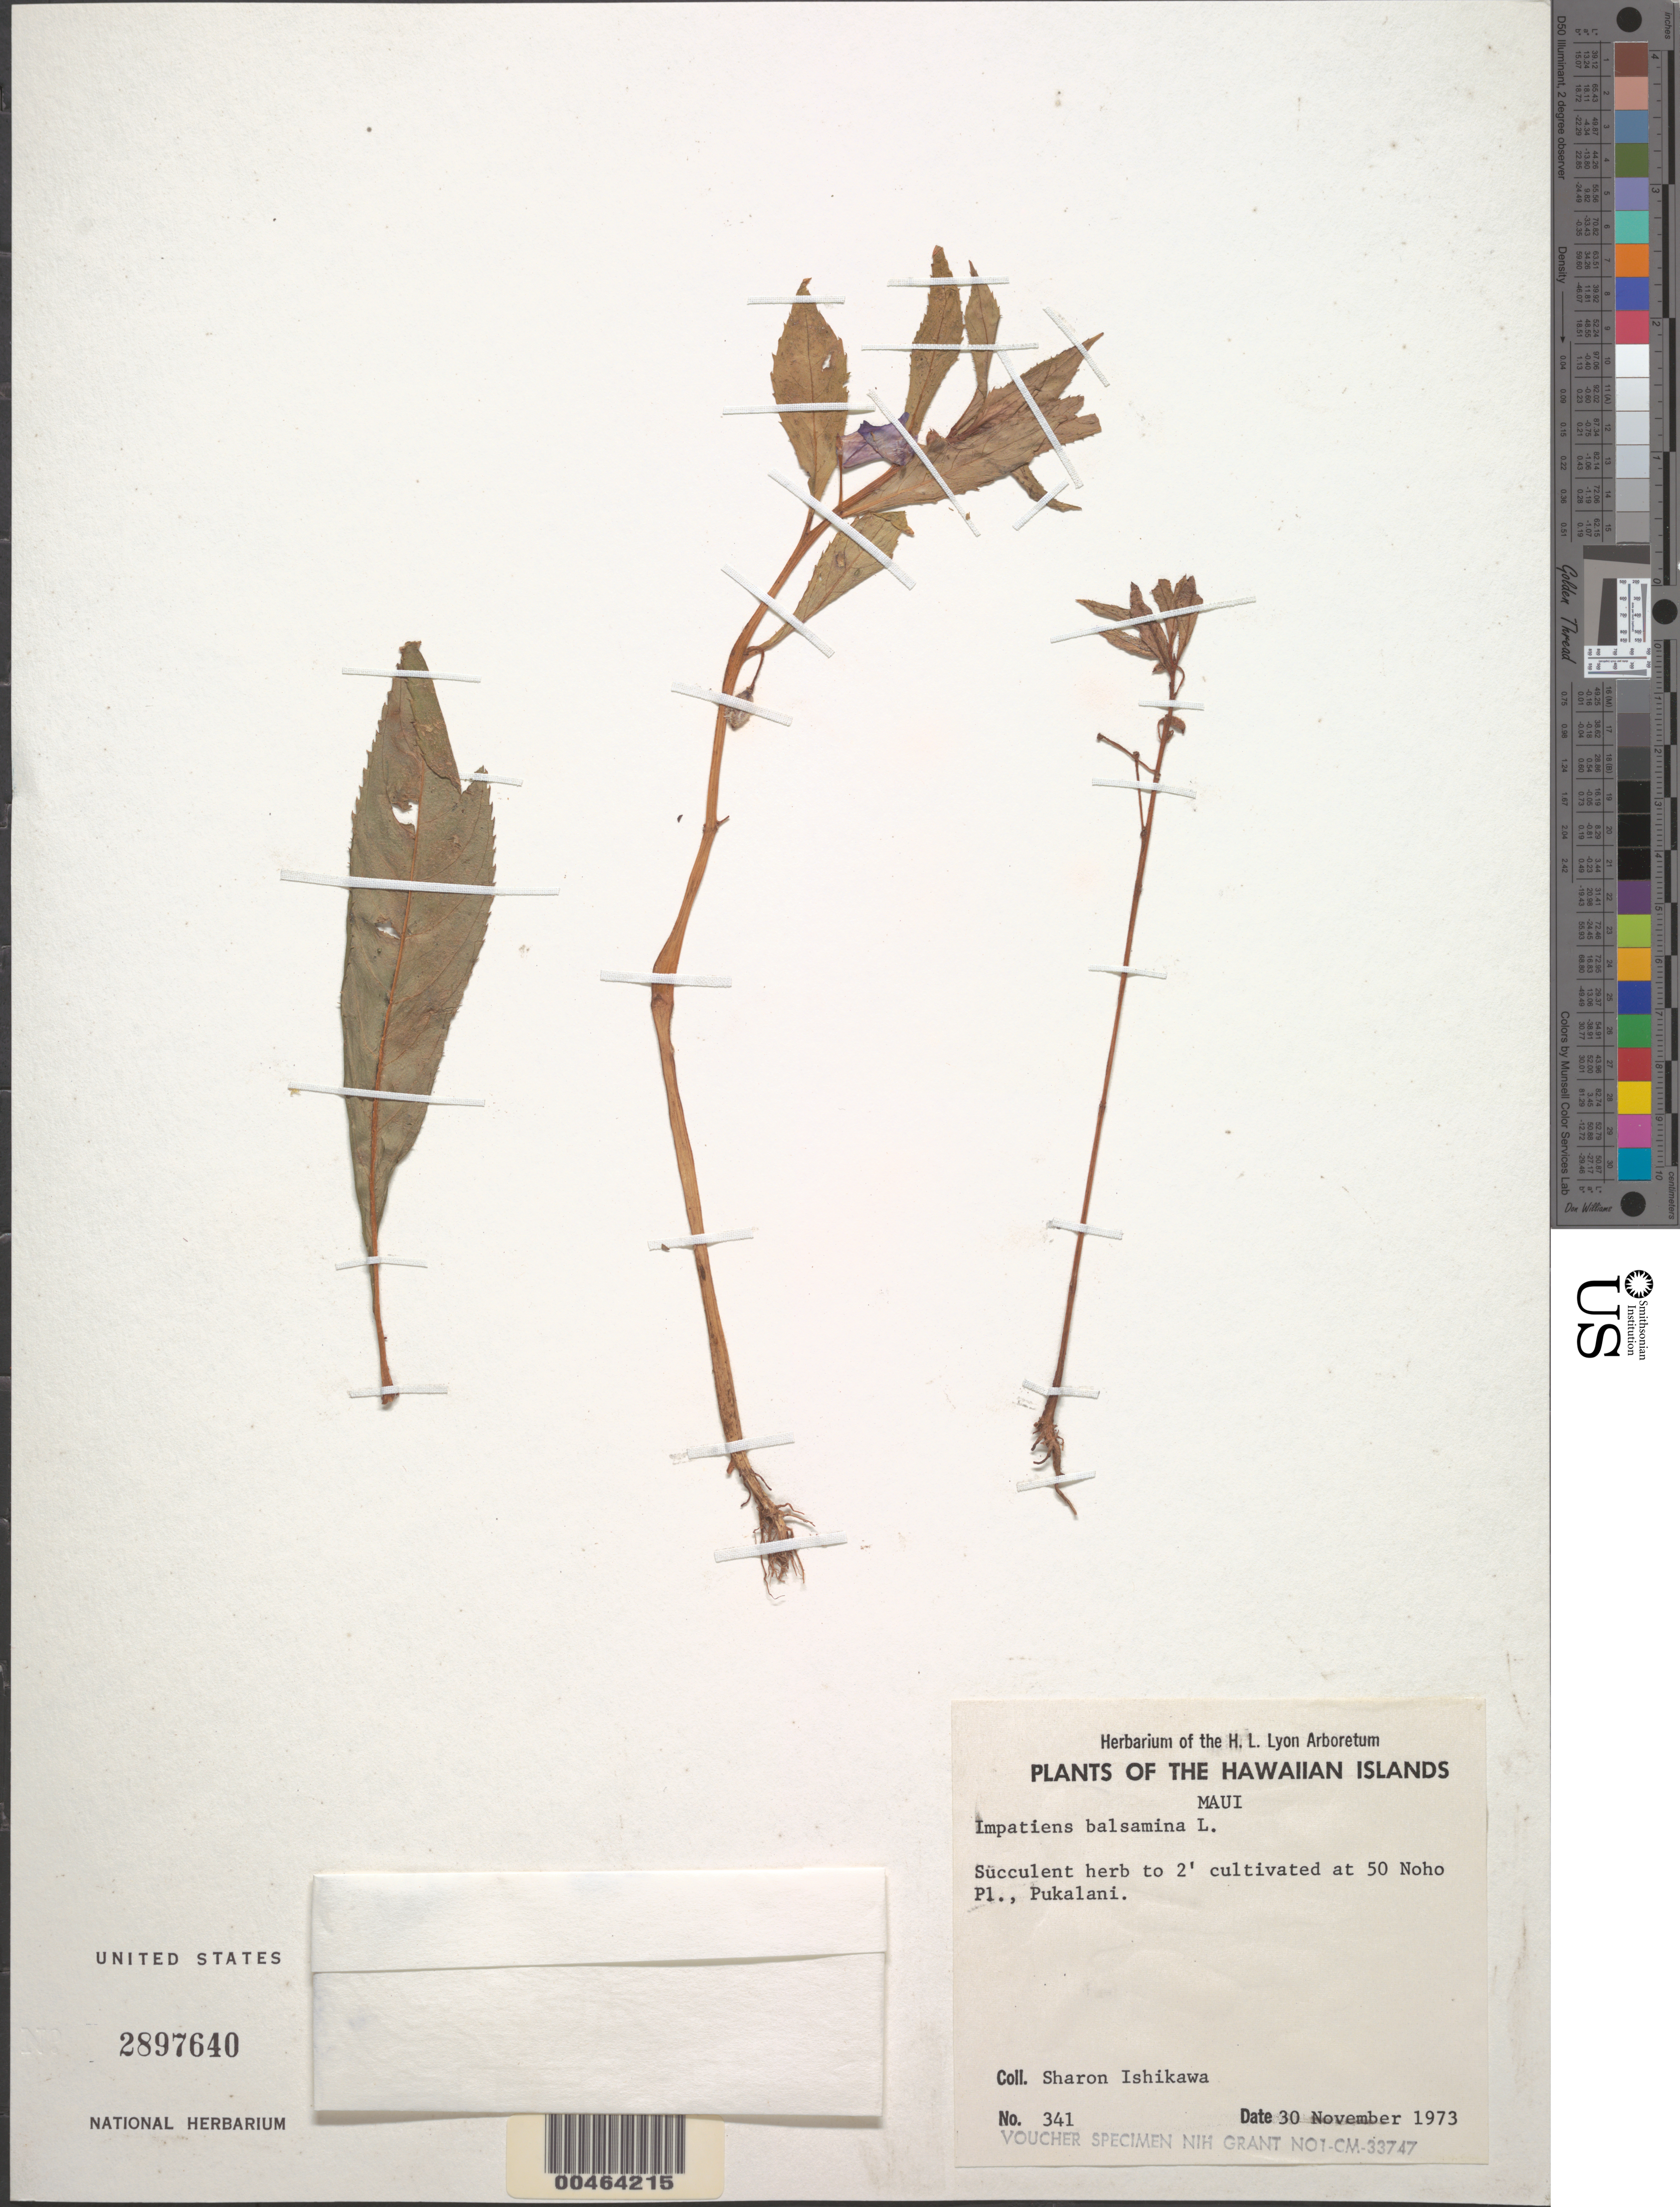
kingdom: Plantae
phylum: Tracheophyta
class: Magnoliopsida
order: Ericales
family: Balsaminaceae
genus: Impatiens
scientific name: Impatiens balsamina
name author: L.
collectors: S. S. Ishikawa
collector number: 341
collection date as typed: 30 Nov 1973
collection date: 1973-11-30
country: United States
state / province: Hawaii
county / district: Maui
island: Maui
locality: Cultivated at 50 Noho Pl., Pukalani.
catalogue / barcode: US 2897640